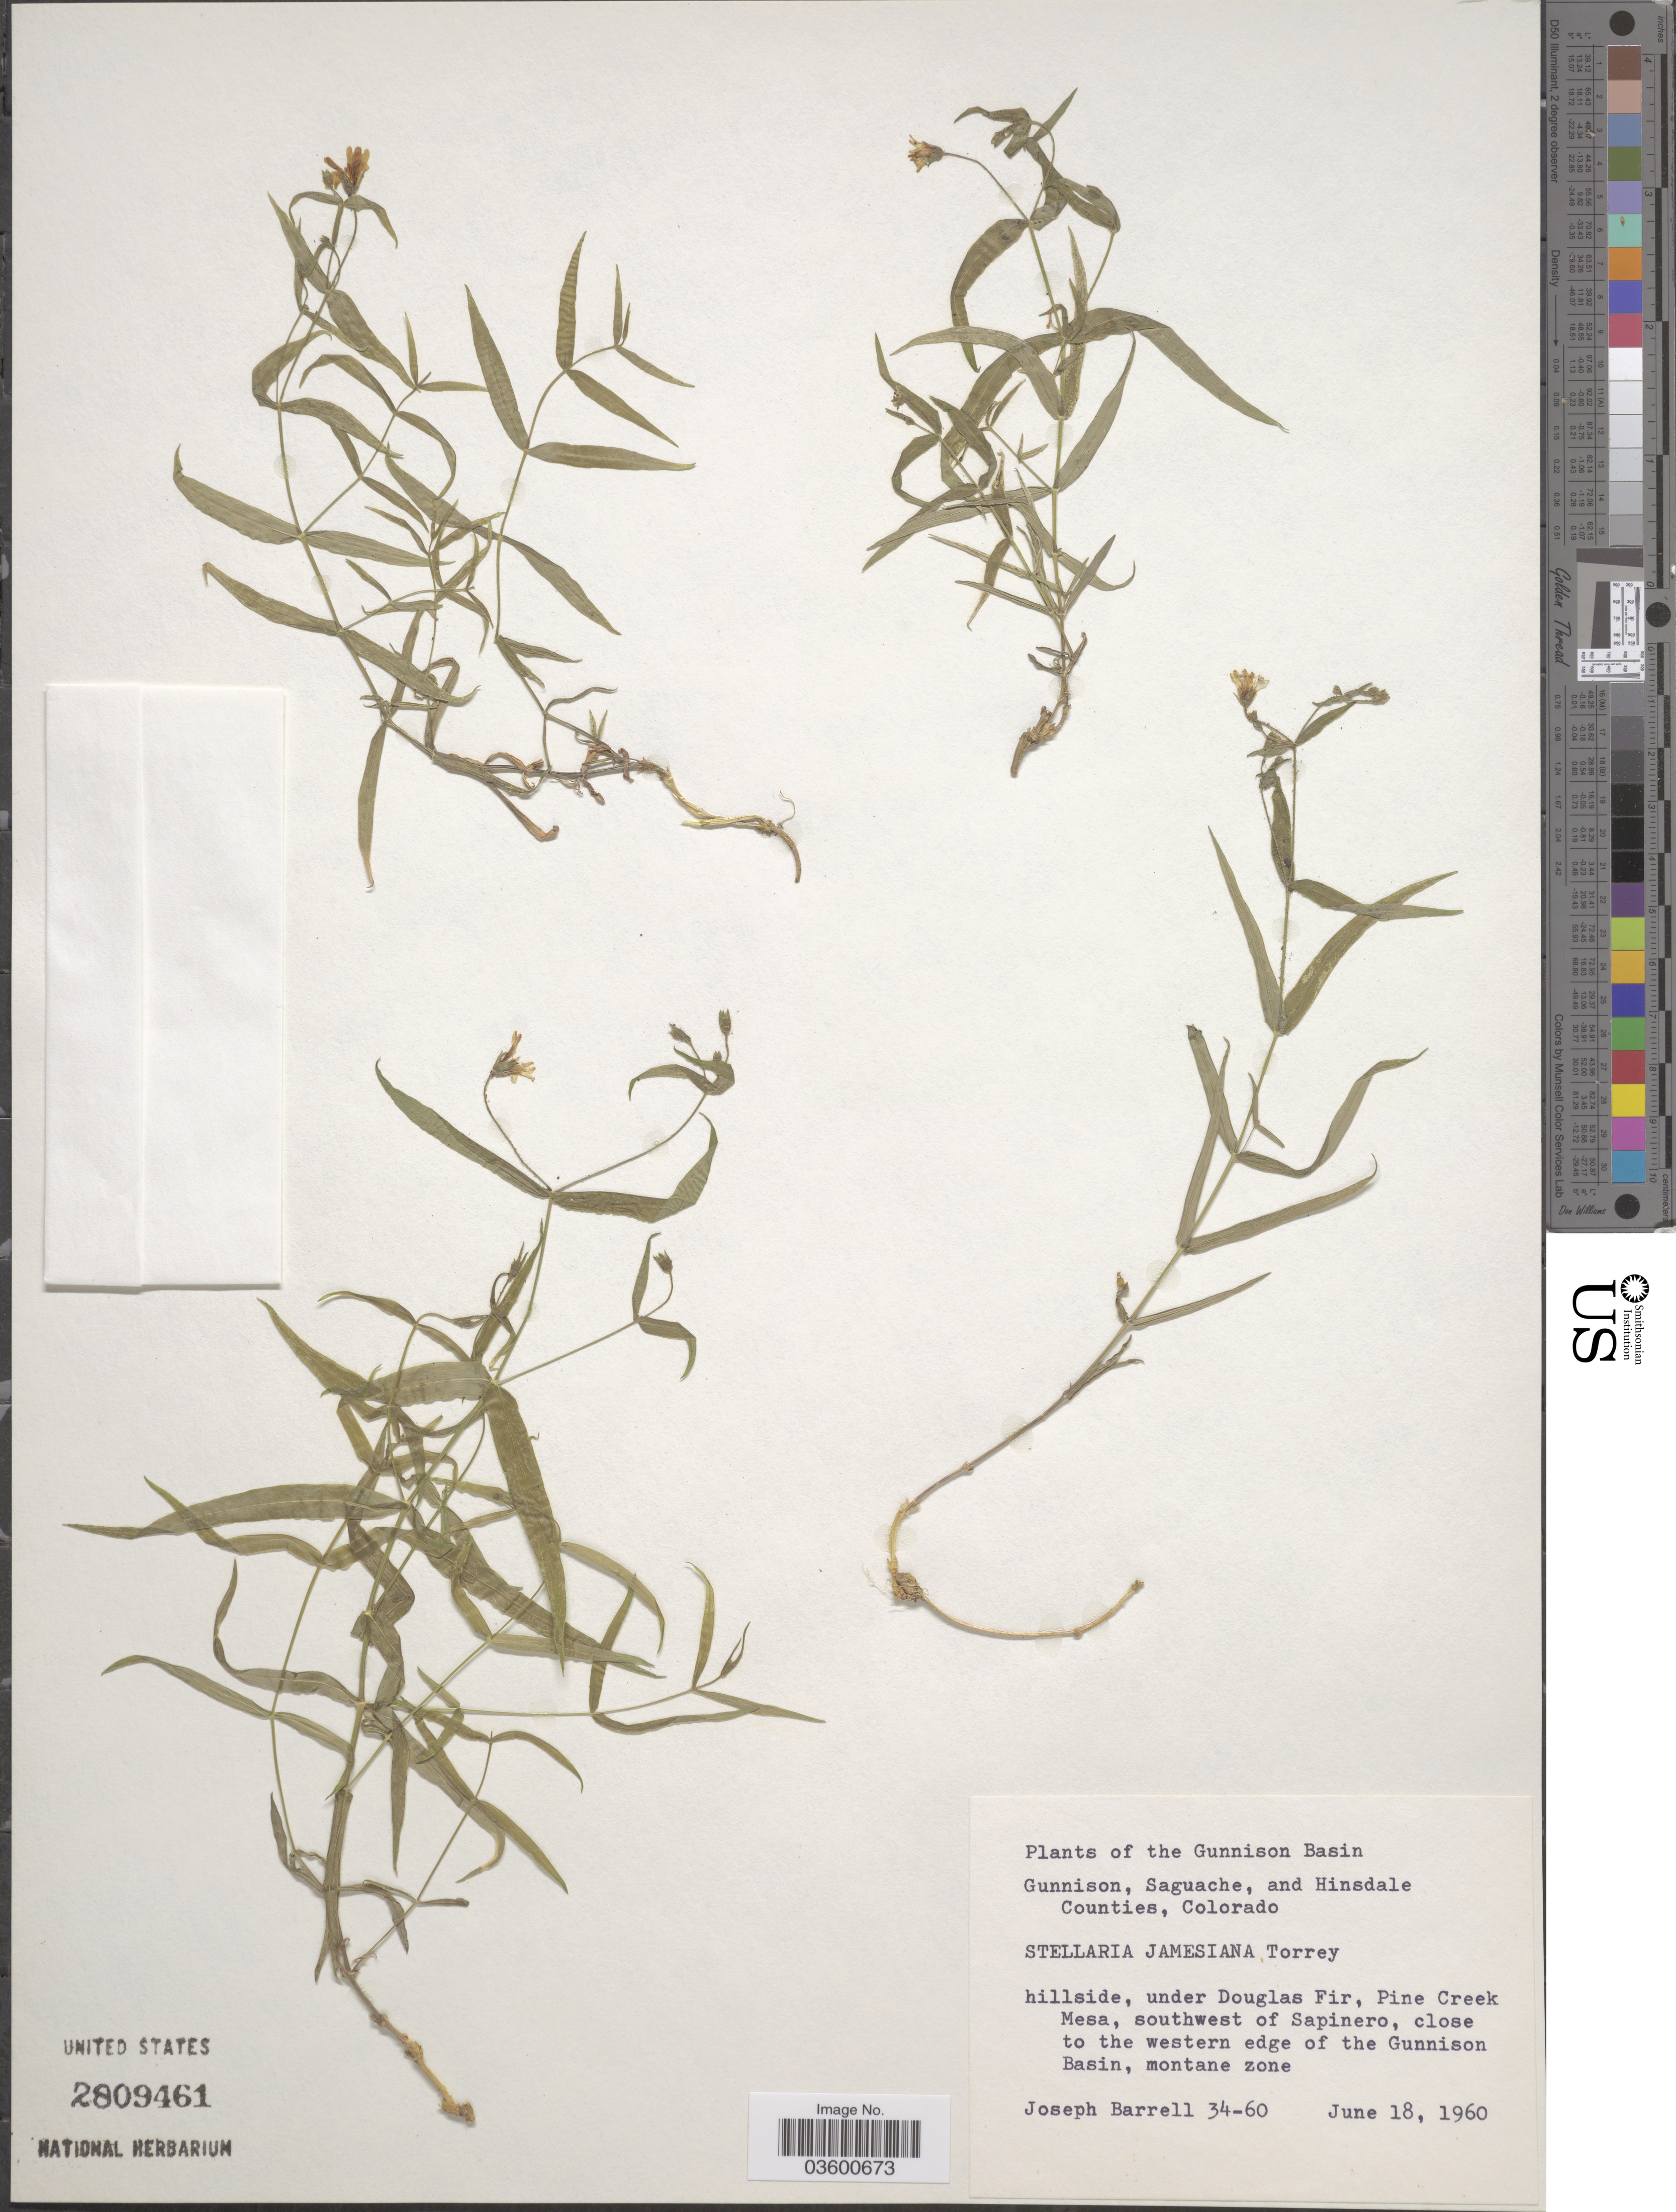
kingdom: Plantae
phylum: Tracheophyta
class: Magnoliopsida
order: Caryophyllales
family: Caryophyllaceae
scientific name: Torreyostellaria jamesiana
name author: (Torr.) Gang Yao et al.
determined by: Strong, M. T., (US), Smithsonian Institution - National Museum of Natural History (UNITED STATES)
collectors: J. Barrell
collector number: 34-60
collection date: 1960-06-18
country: United States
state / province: Colorado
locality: The Gunnison Basin. Hillside, under Douglas Fir, Pine Creek Mesa, southwest of Sapinero, close to the western edge of the Gunnison Basin, montane zone.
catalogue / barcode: US 2809461